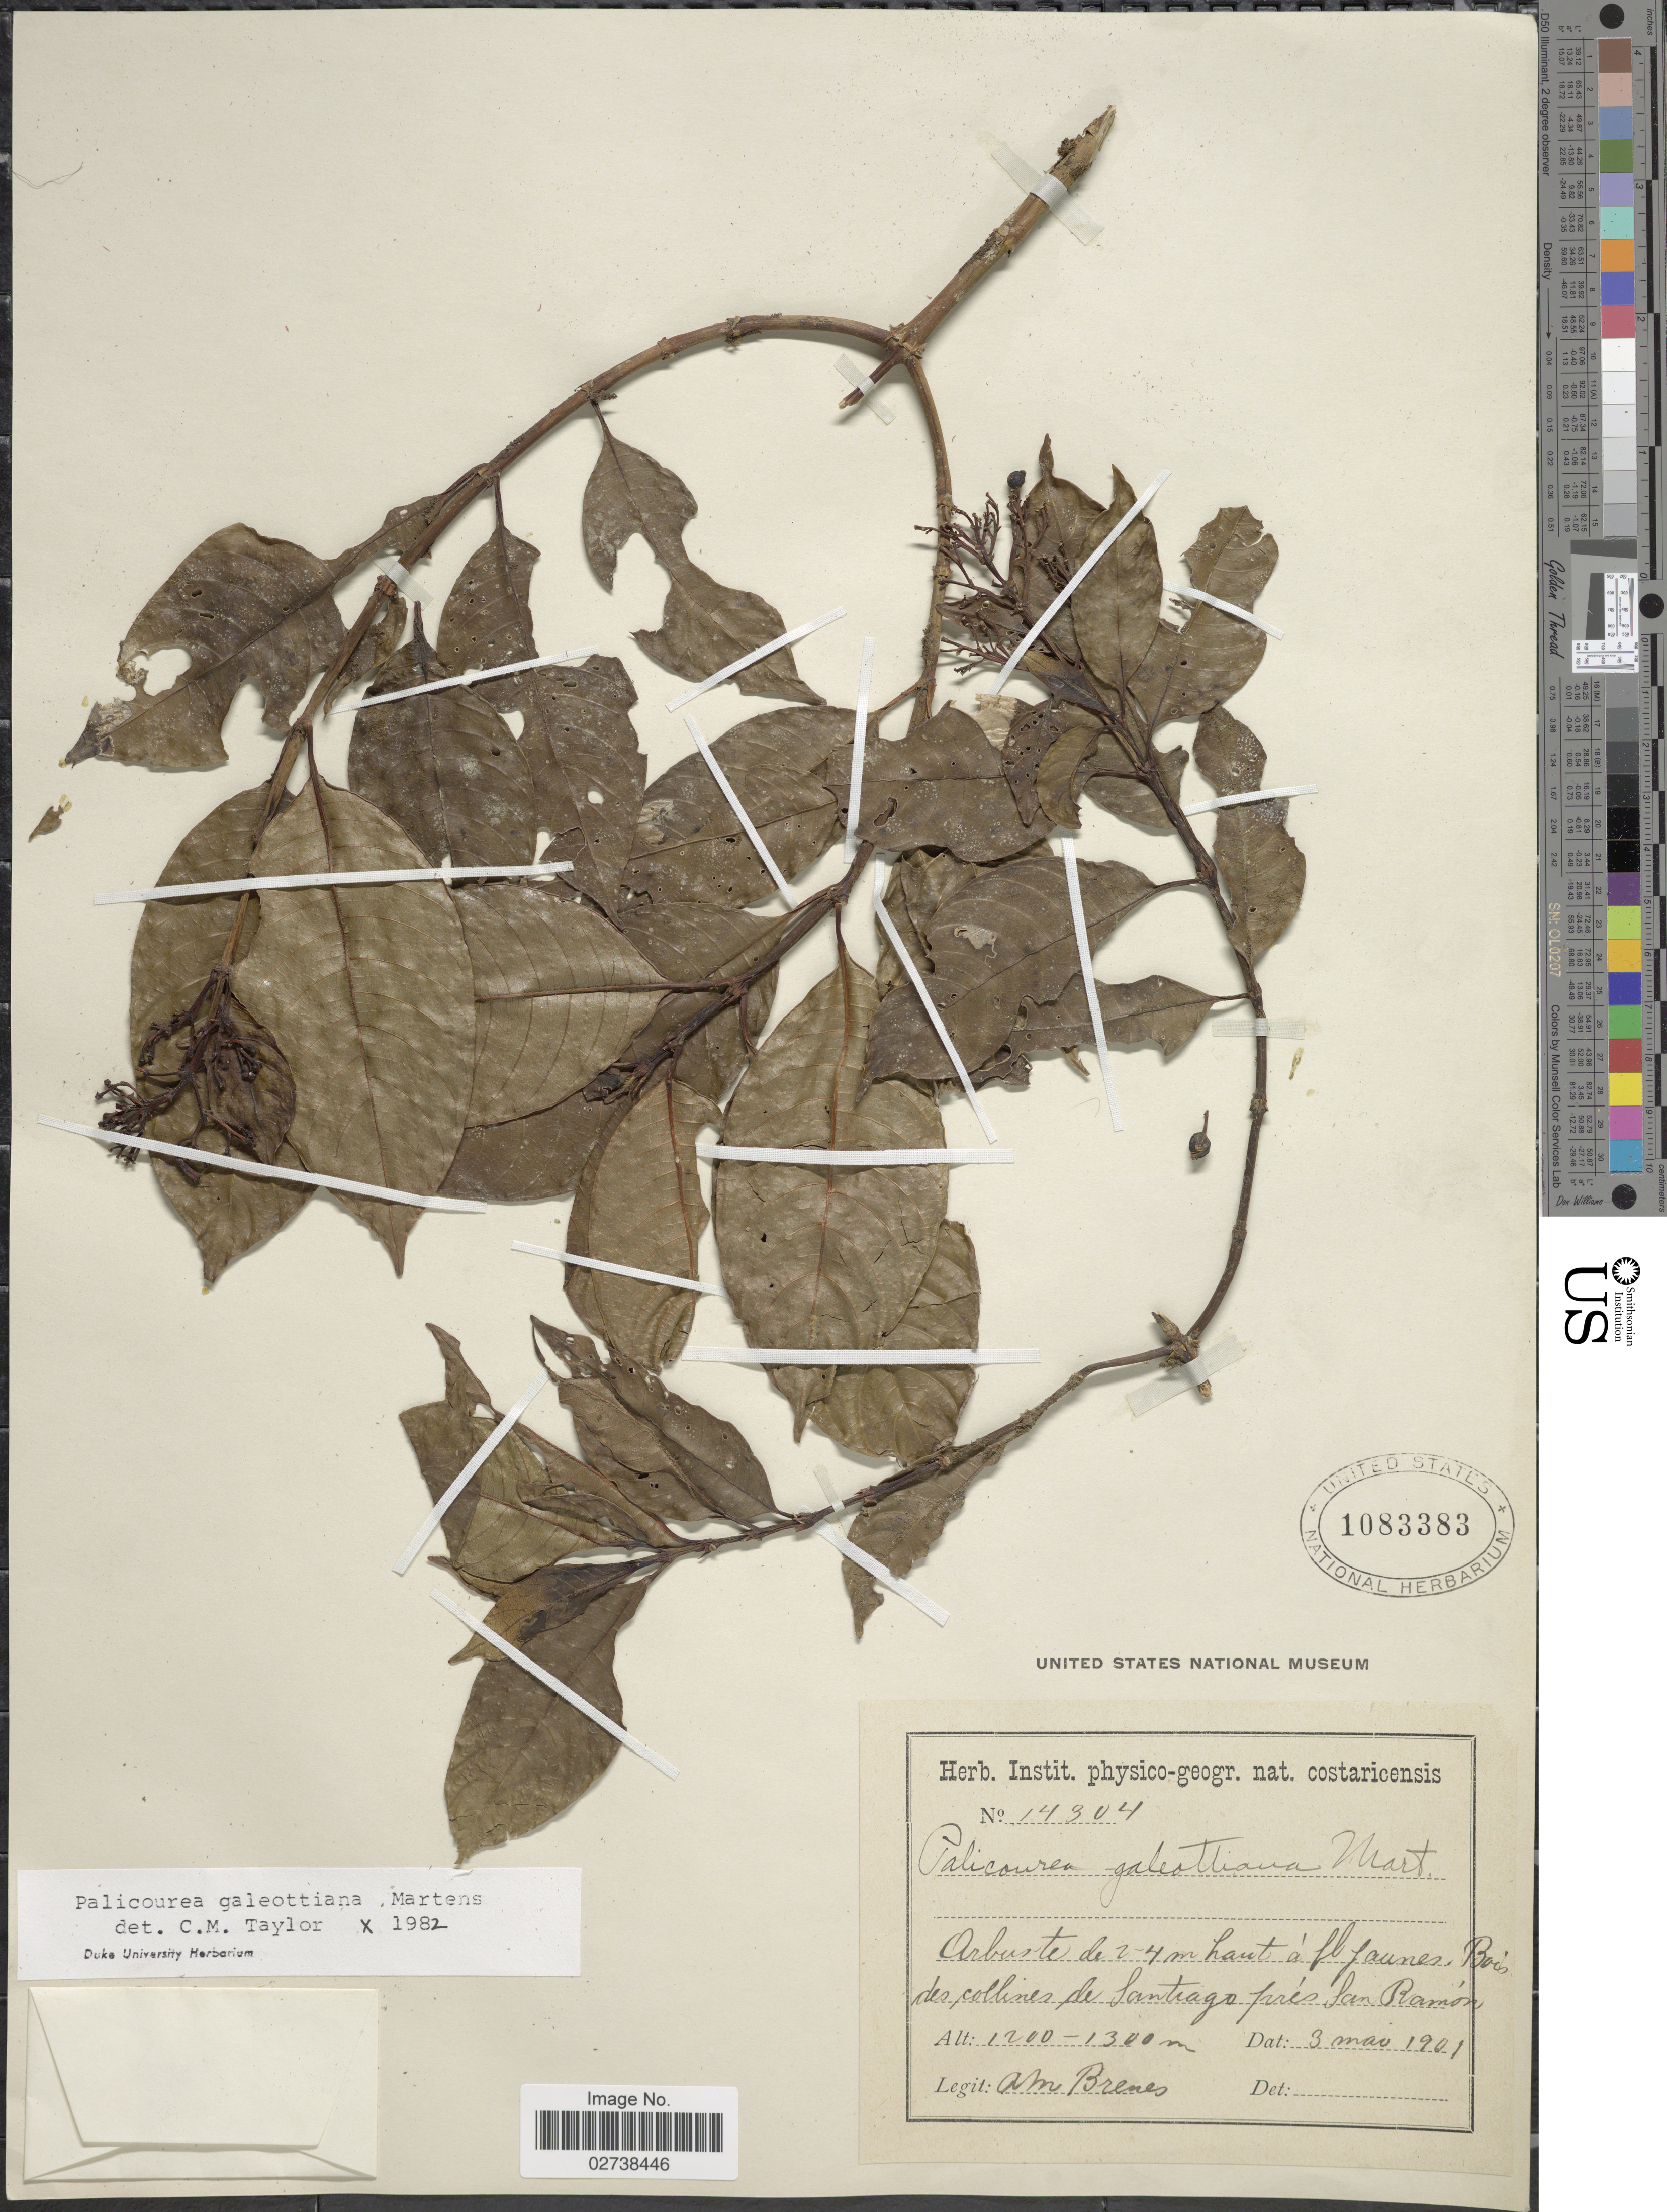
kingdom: Plantae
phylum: Tracheophyta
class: Magnoliopsida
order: Gentianales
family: Rubiaceae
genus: Palicourea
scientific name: Palicourea galeottiana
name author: M. Martens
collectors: A. Brenes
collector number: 14304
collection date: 1901-05-03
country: Costa Rica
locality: Bois de collines de Santiago pres San Ramon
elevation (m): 1200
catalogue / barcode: US 1083383